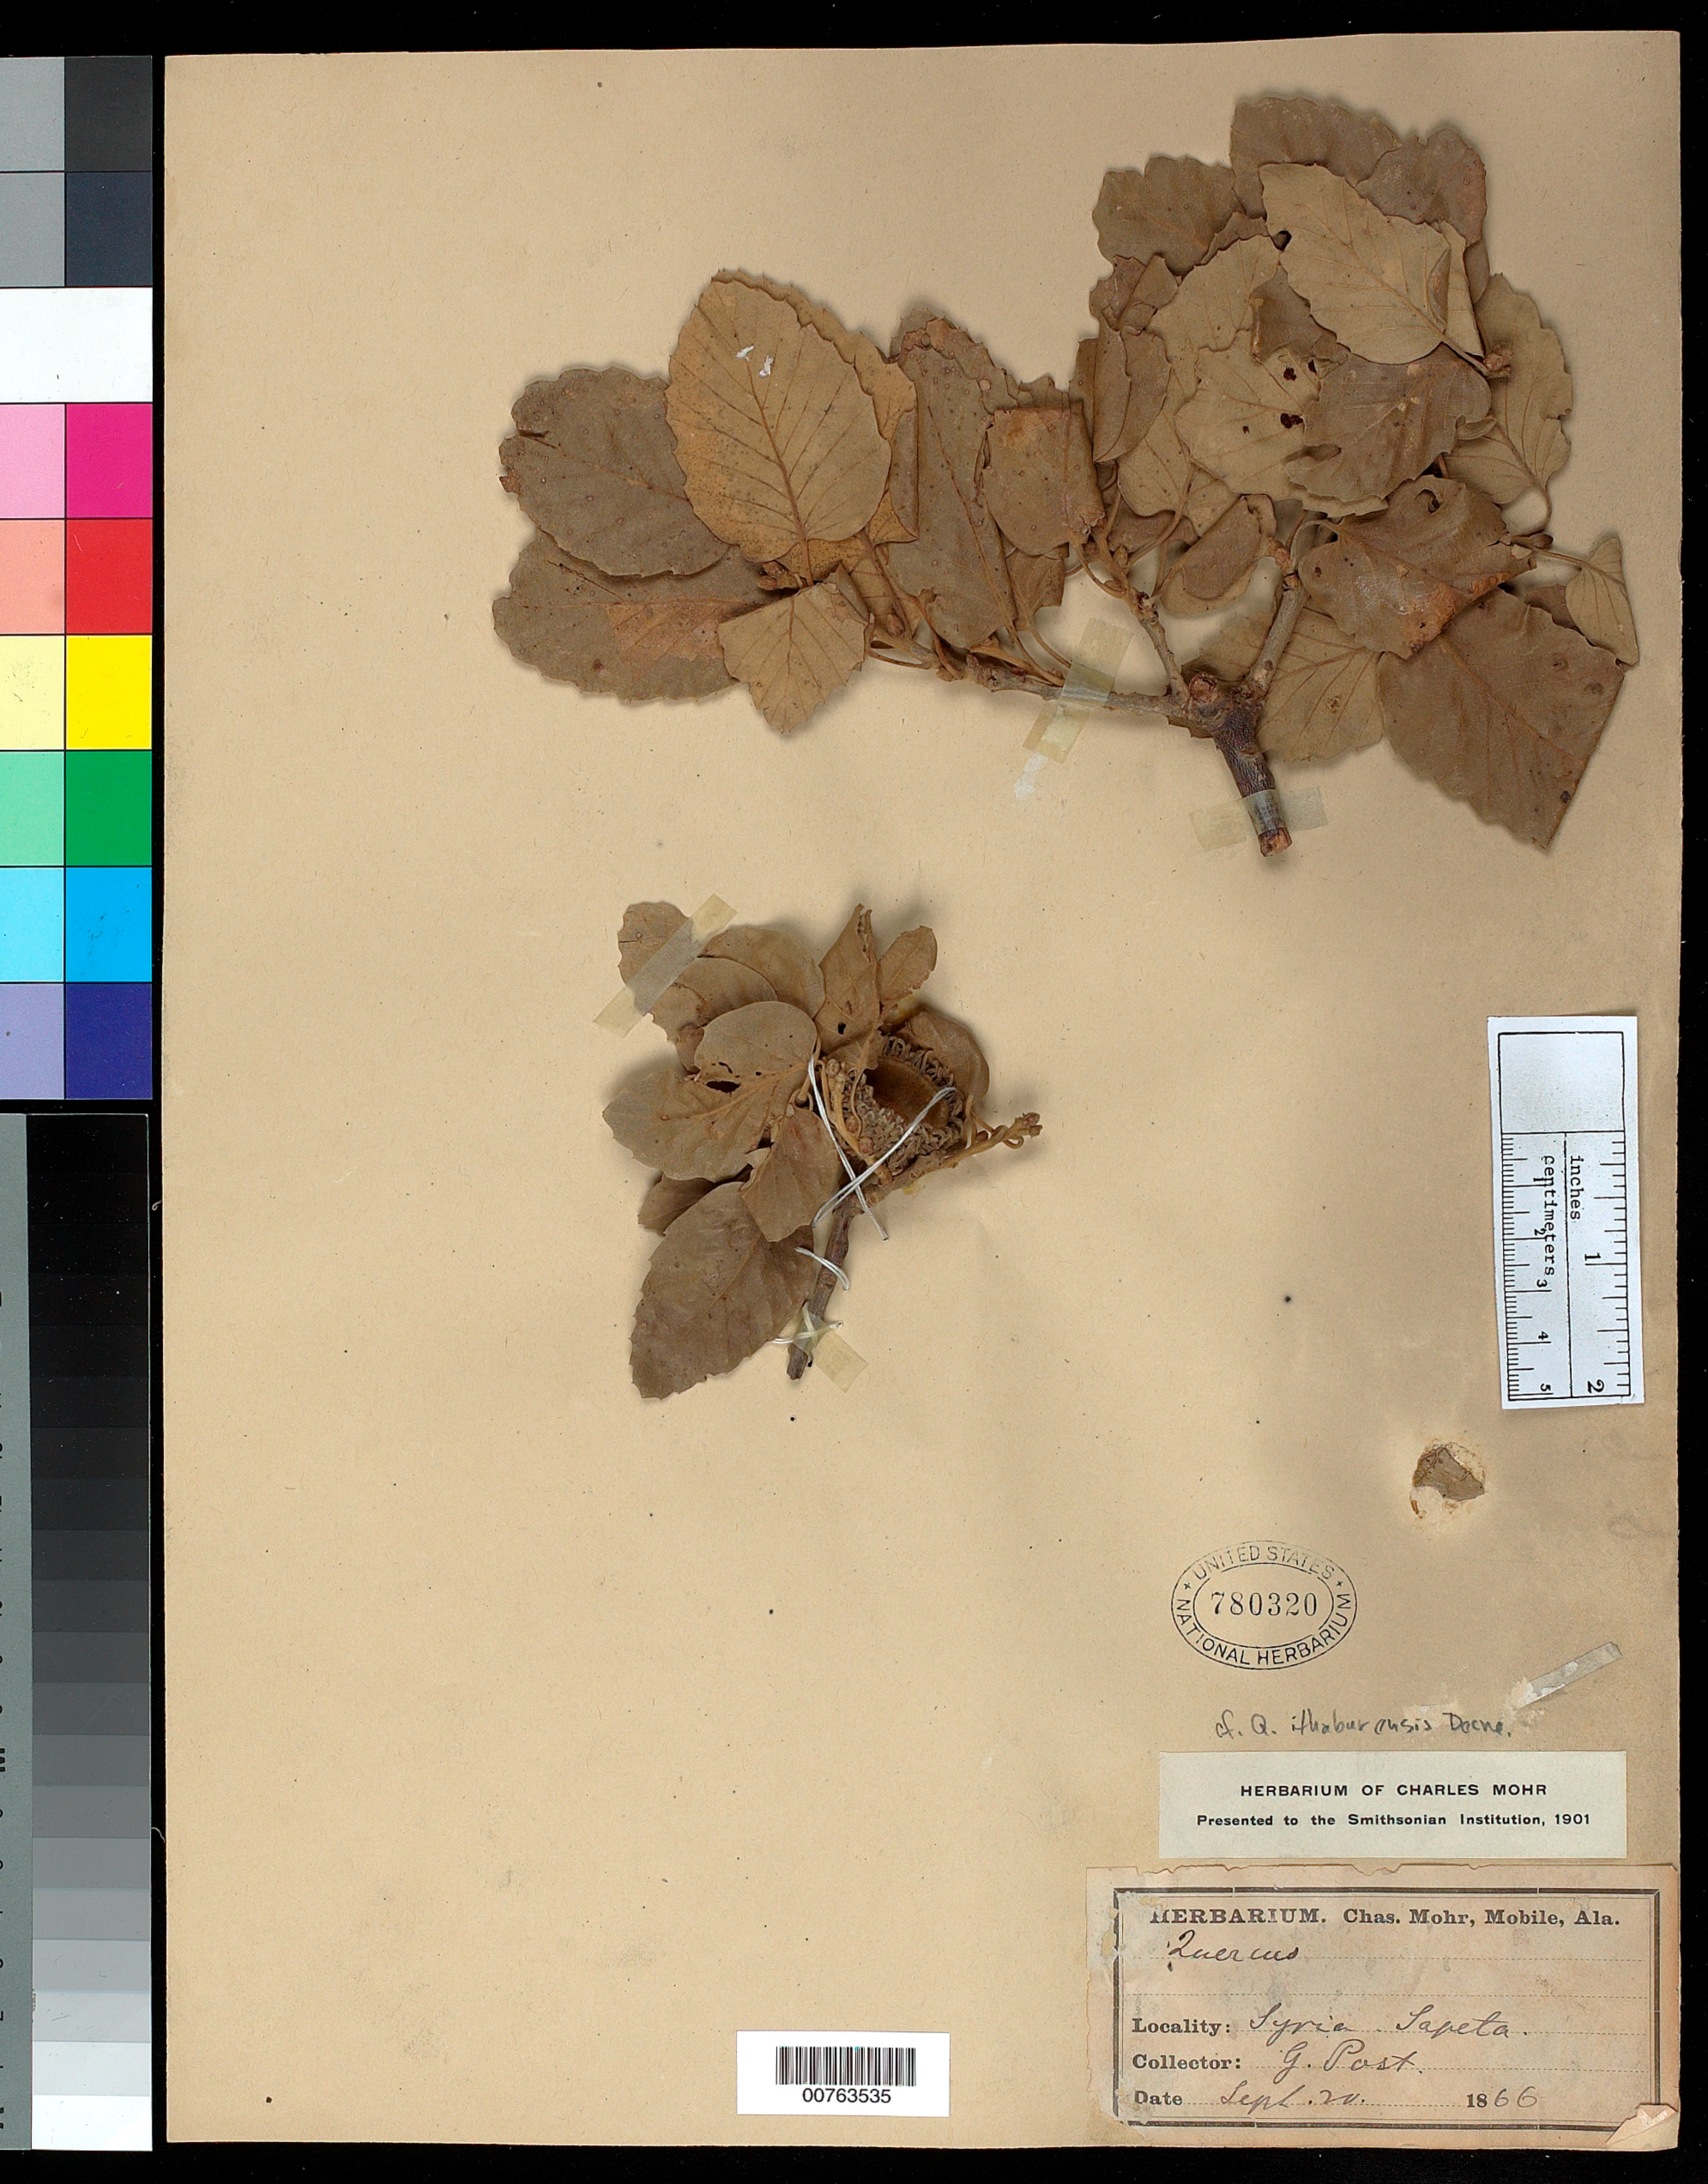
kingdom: Plantae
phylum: Tracheophyta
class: Magnoliopsida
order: Fagales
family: Fagaceae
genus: Quercus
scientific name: Quercus ithaburensis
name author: Decne.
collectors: G. E. Post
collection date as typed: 20 Sep 1866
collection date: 1866-09-20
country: Syria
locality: Sapeta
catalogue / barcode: US 780320